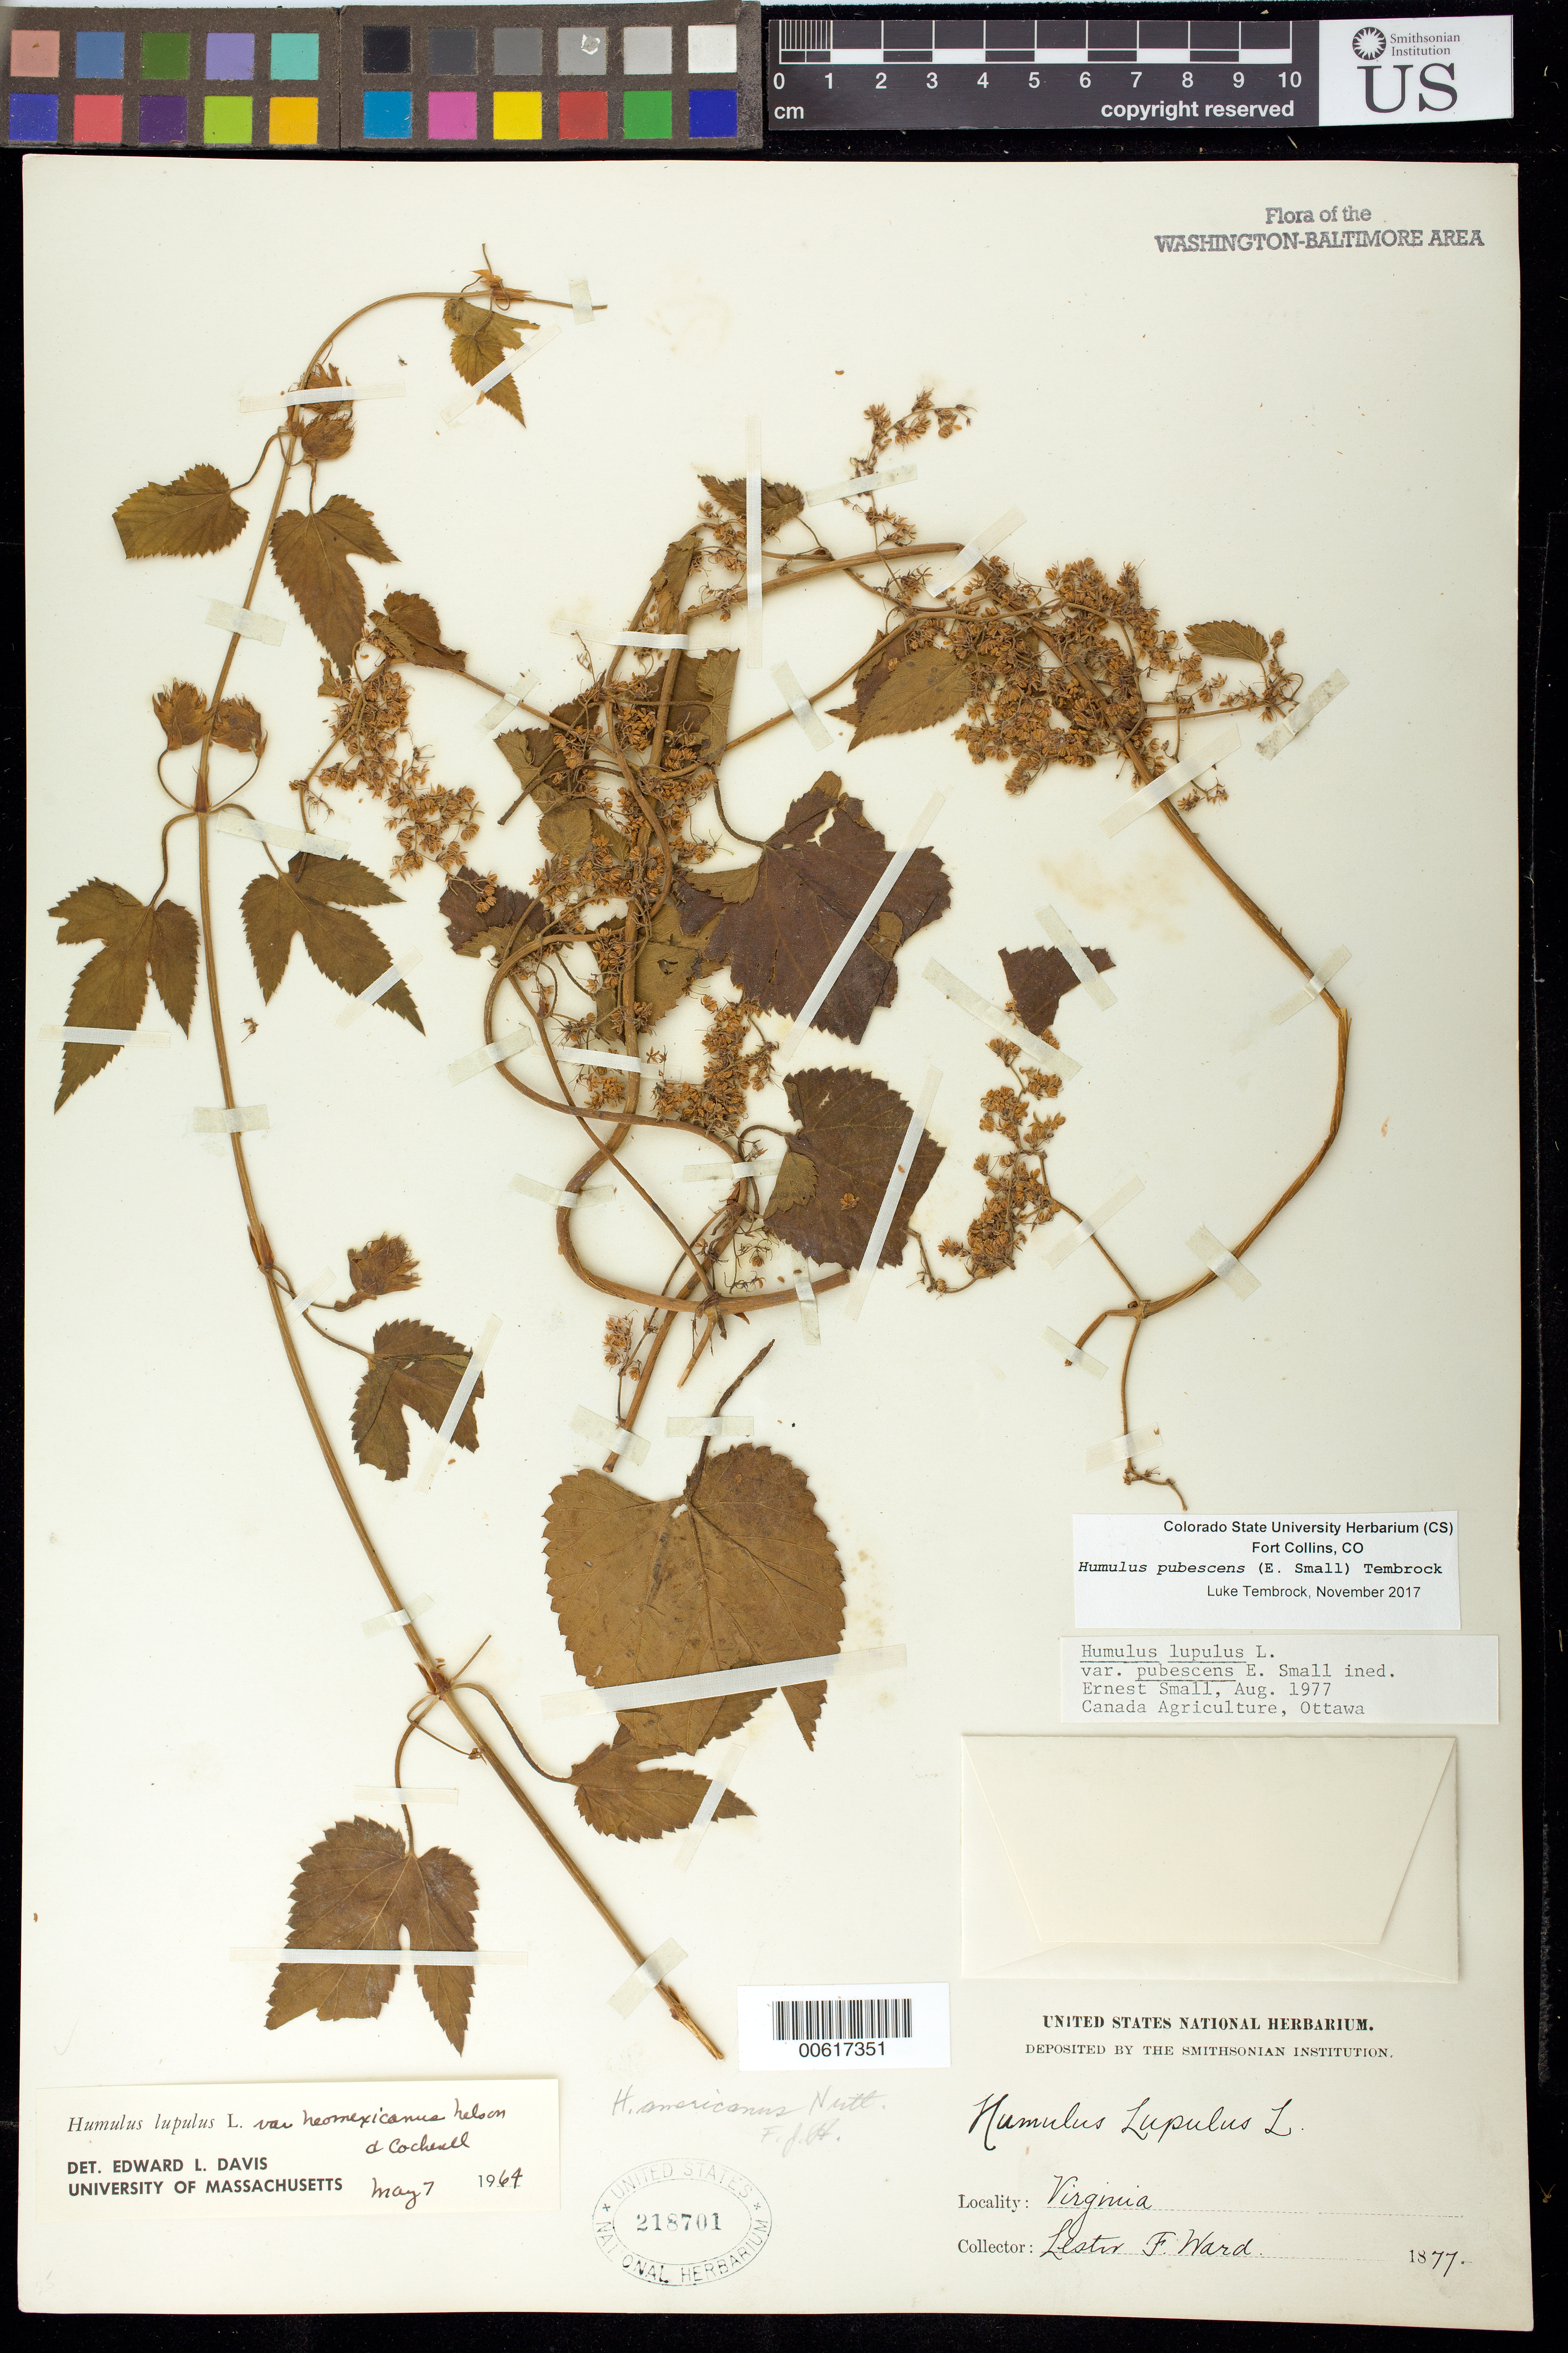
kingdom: Plantae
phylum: Tracheophyta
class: Magnoliopsida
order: Rosales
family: Cannabaceae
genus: Humulus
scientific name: Humulus pubescens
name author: (Small) Tembrock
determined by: Tembrock, Luke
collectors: L. F. Ward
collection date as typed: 1877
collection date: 1877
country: United States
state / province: Virginia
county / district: Fauquier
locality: Bull Run Mts.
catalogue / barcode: US 218701